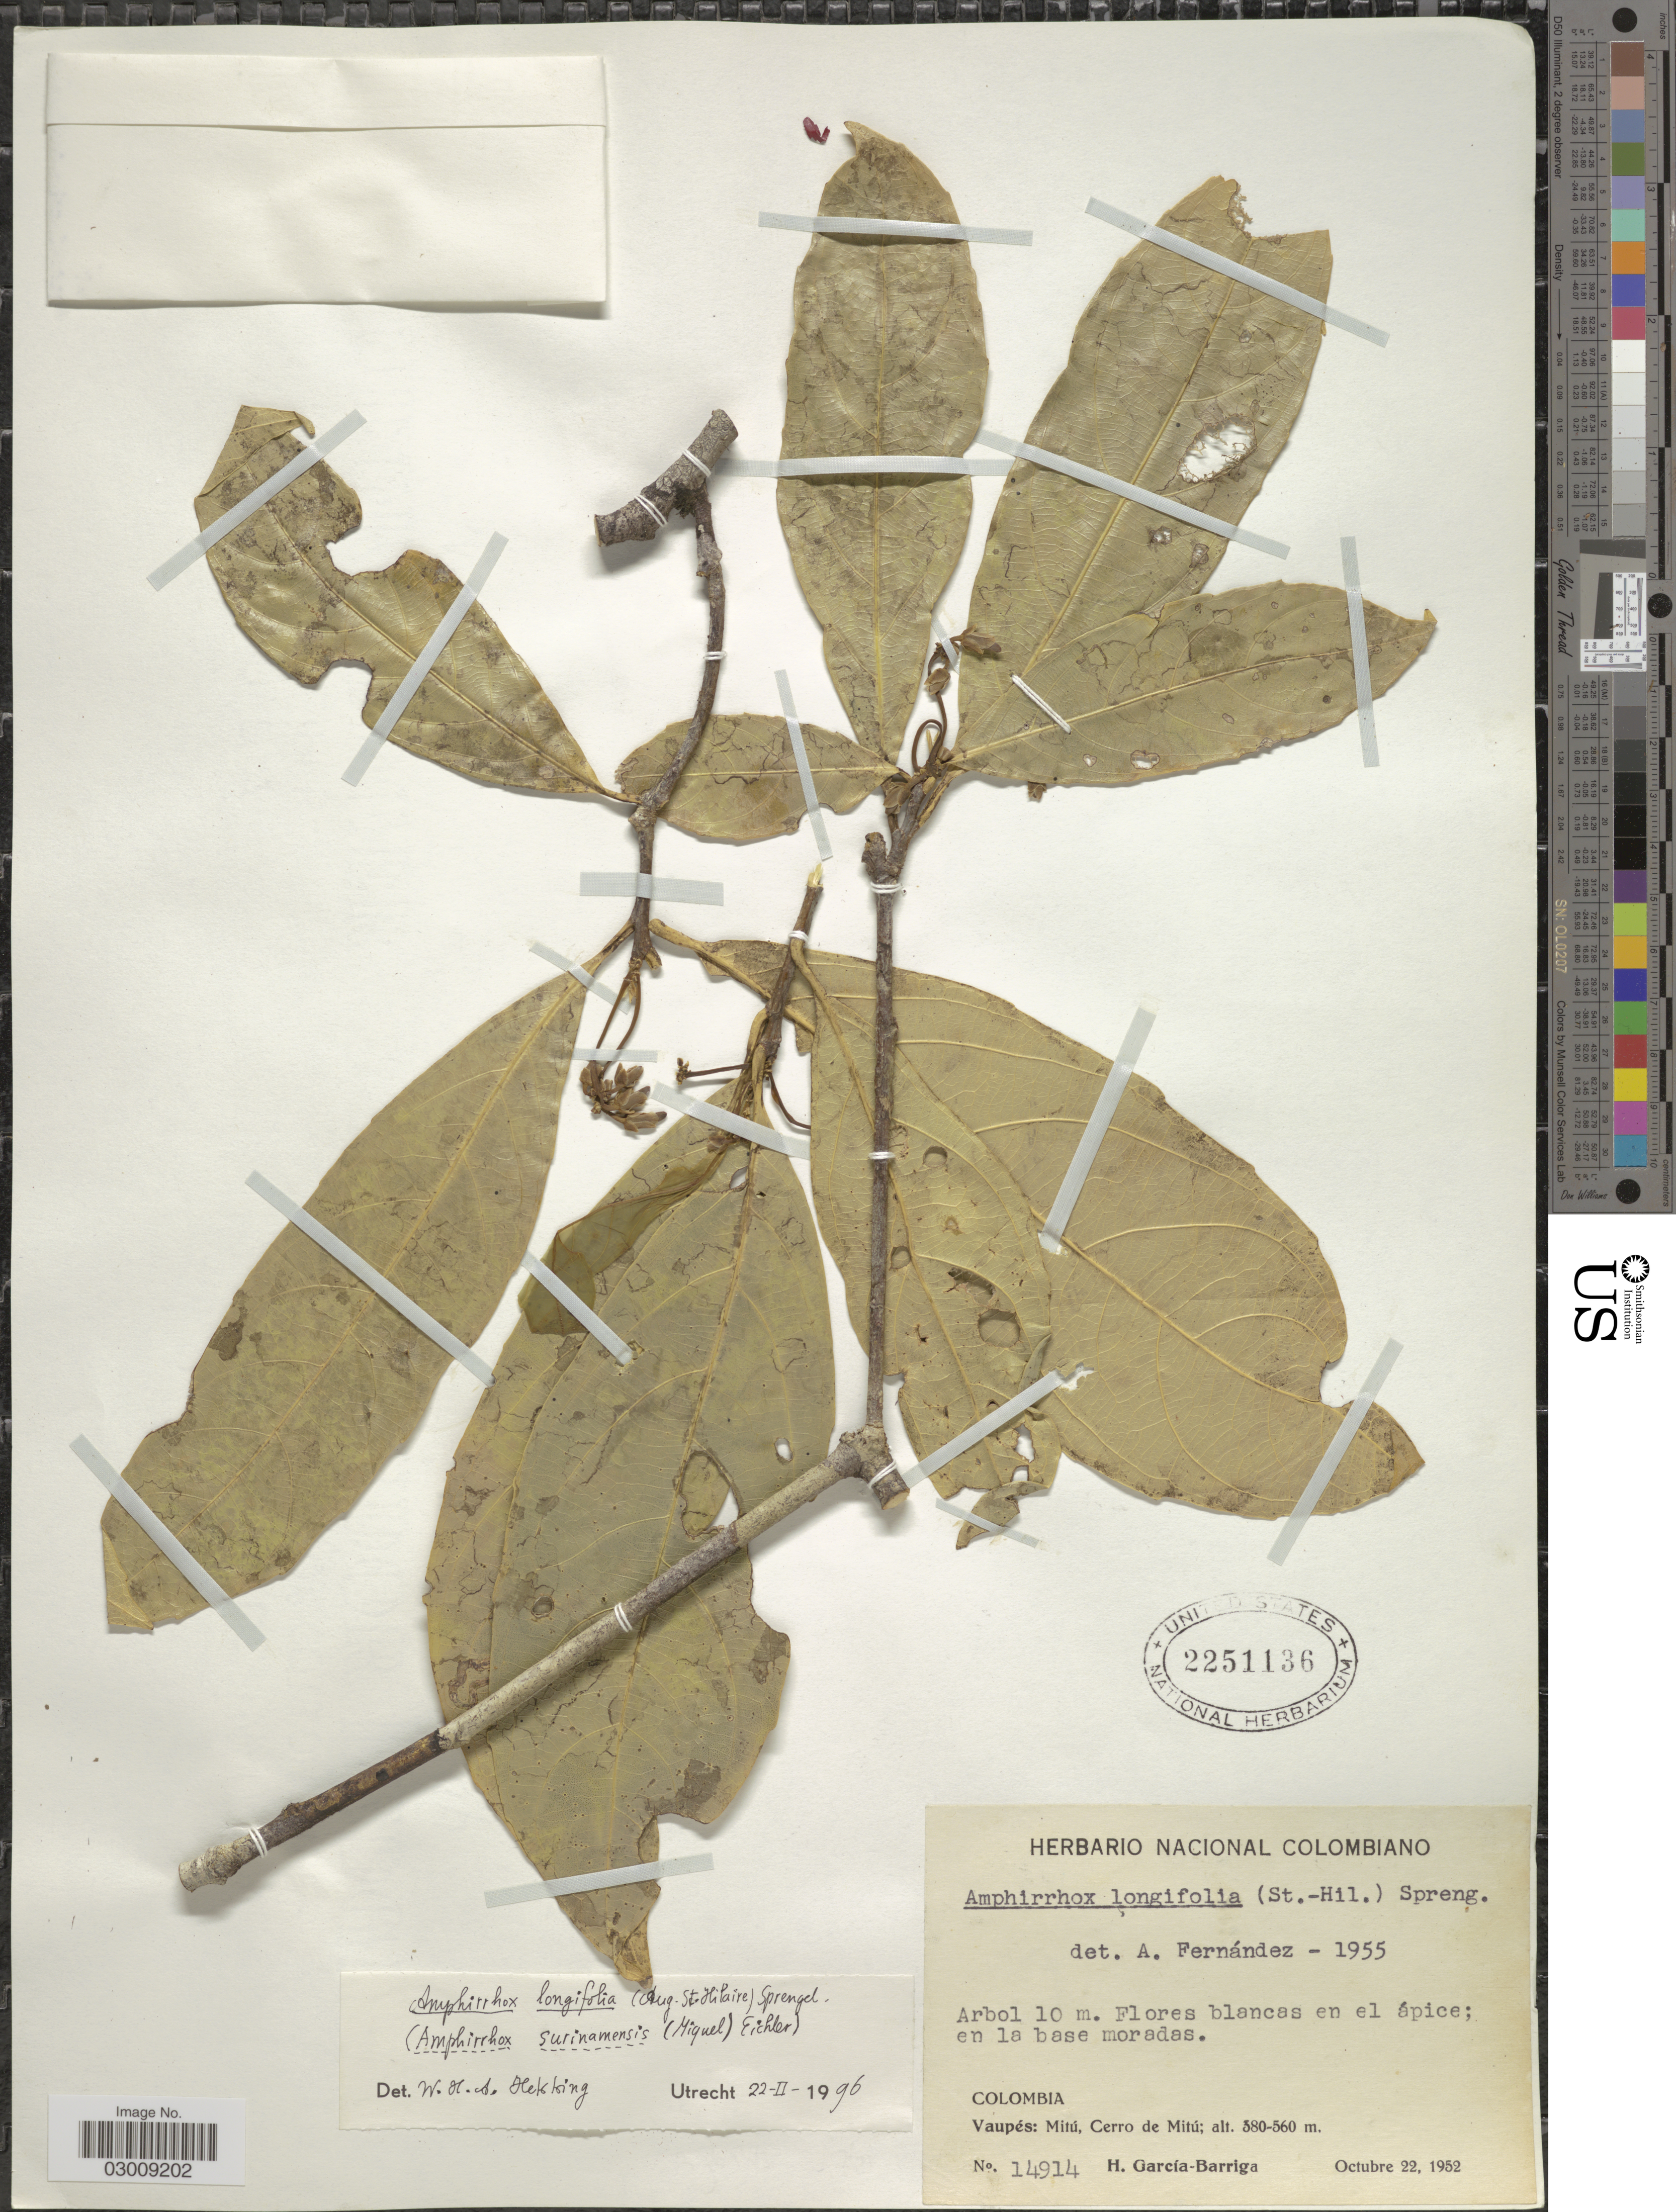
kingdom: Plantae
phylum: Tracheophyta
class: Magnoliopsida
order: Malpighiales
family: Violaceae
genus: Amphirrhox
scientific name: Amphirrhox longifolia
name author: (A. St.-Hil.) Spreng.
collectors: H. García Barriga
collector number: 14914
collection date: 1952-10-22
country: Colombia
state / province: Vaupés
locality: Mitú, Cerro de Mitú.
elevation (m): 380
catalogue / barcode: US 2251136